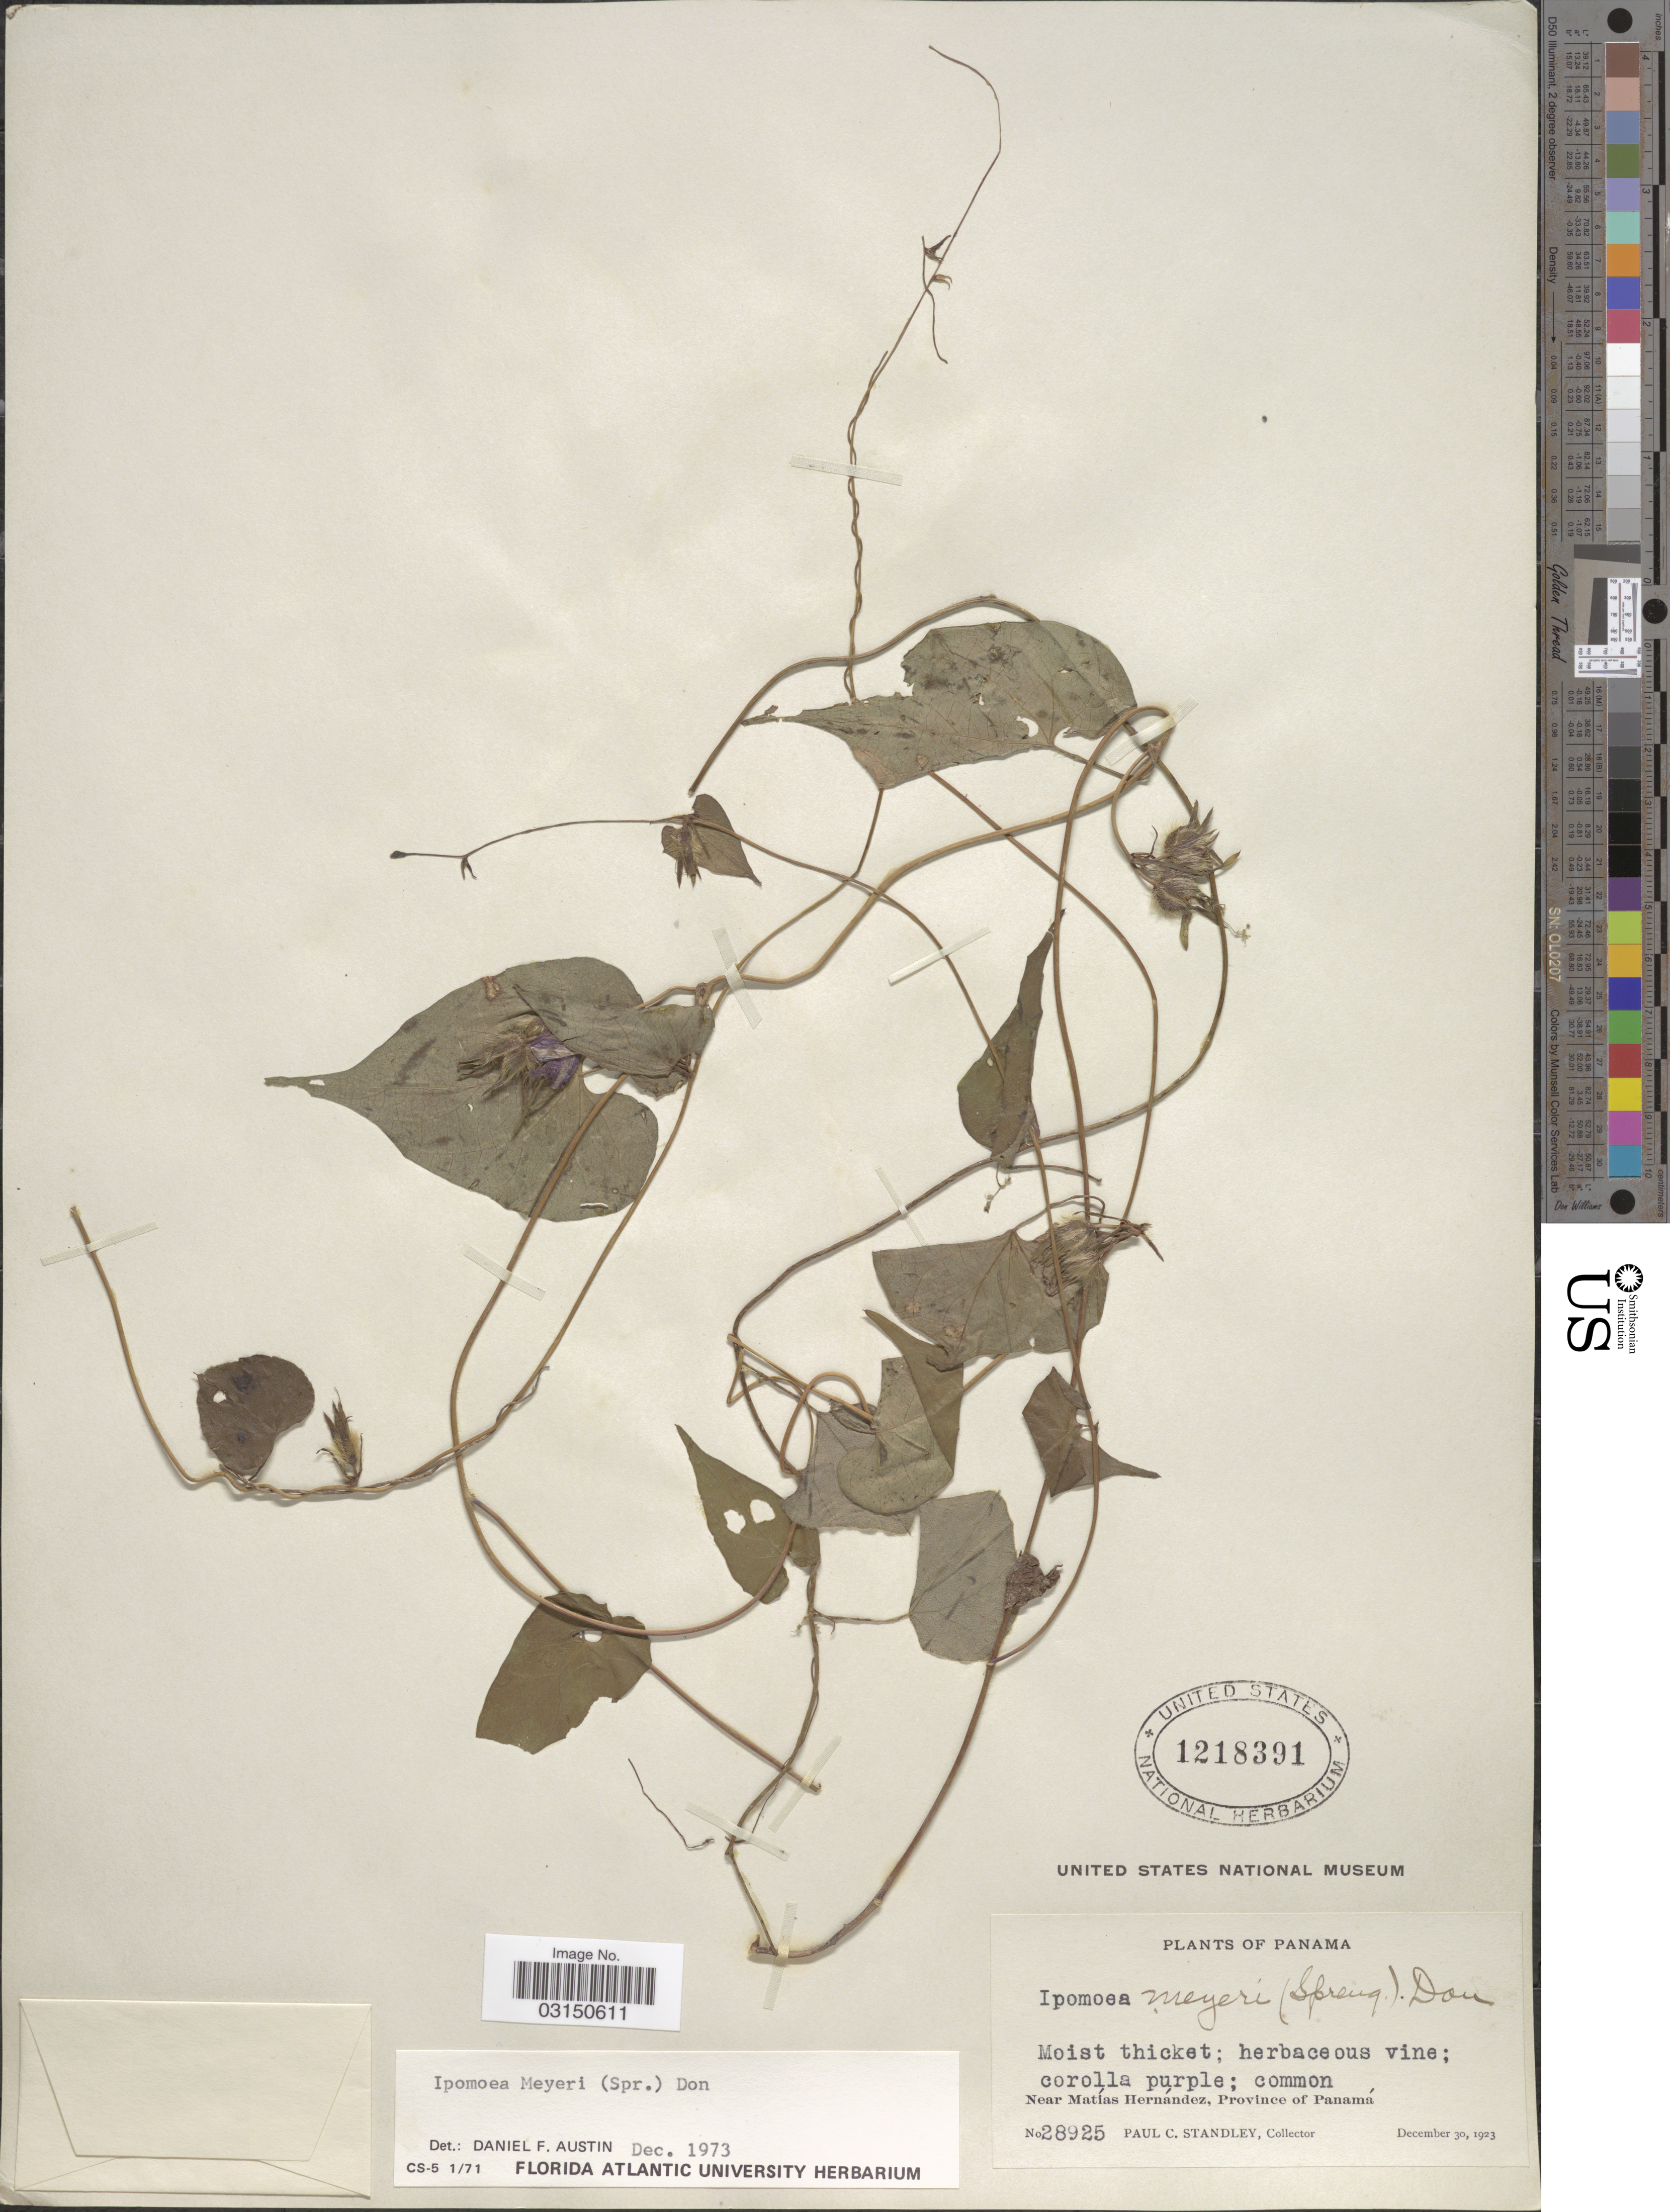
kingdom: Plantae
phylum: Tracheophyta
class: Magnoliopsida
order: Solanales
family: Convolvulaceae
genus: Ipomoea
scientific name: Ipomoea meyeri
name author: (Spreng.) G. Don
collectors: P. C. Standley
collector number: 28925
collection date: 1923-12-30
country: Panama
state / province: Panamá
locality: Near Matías Hernández.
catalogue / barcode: US 1218391